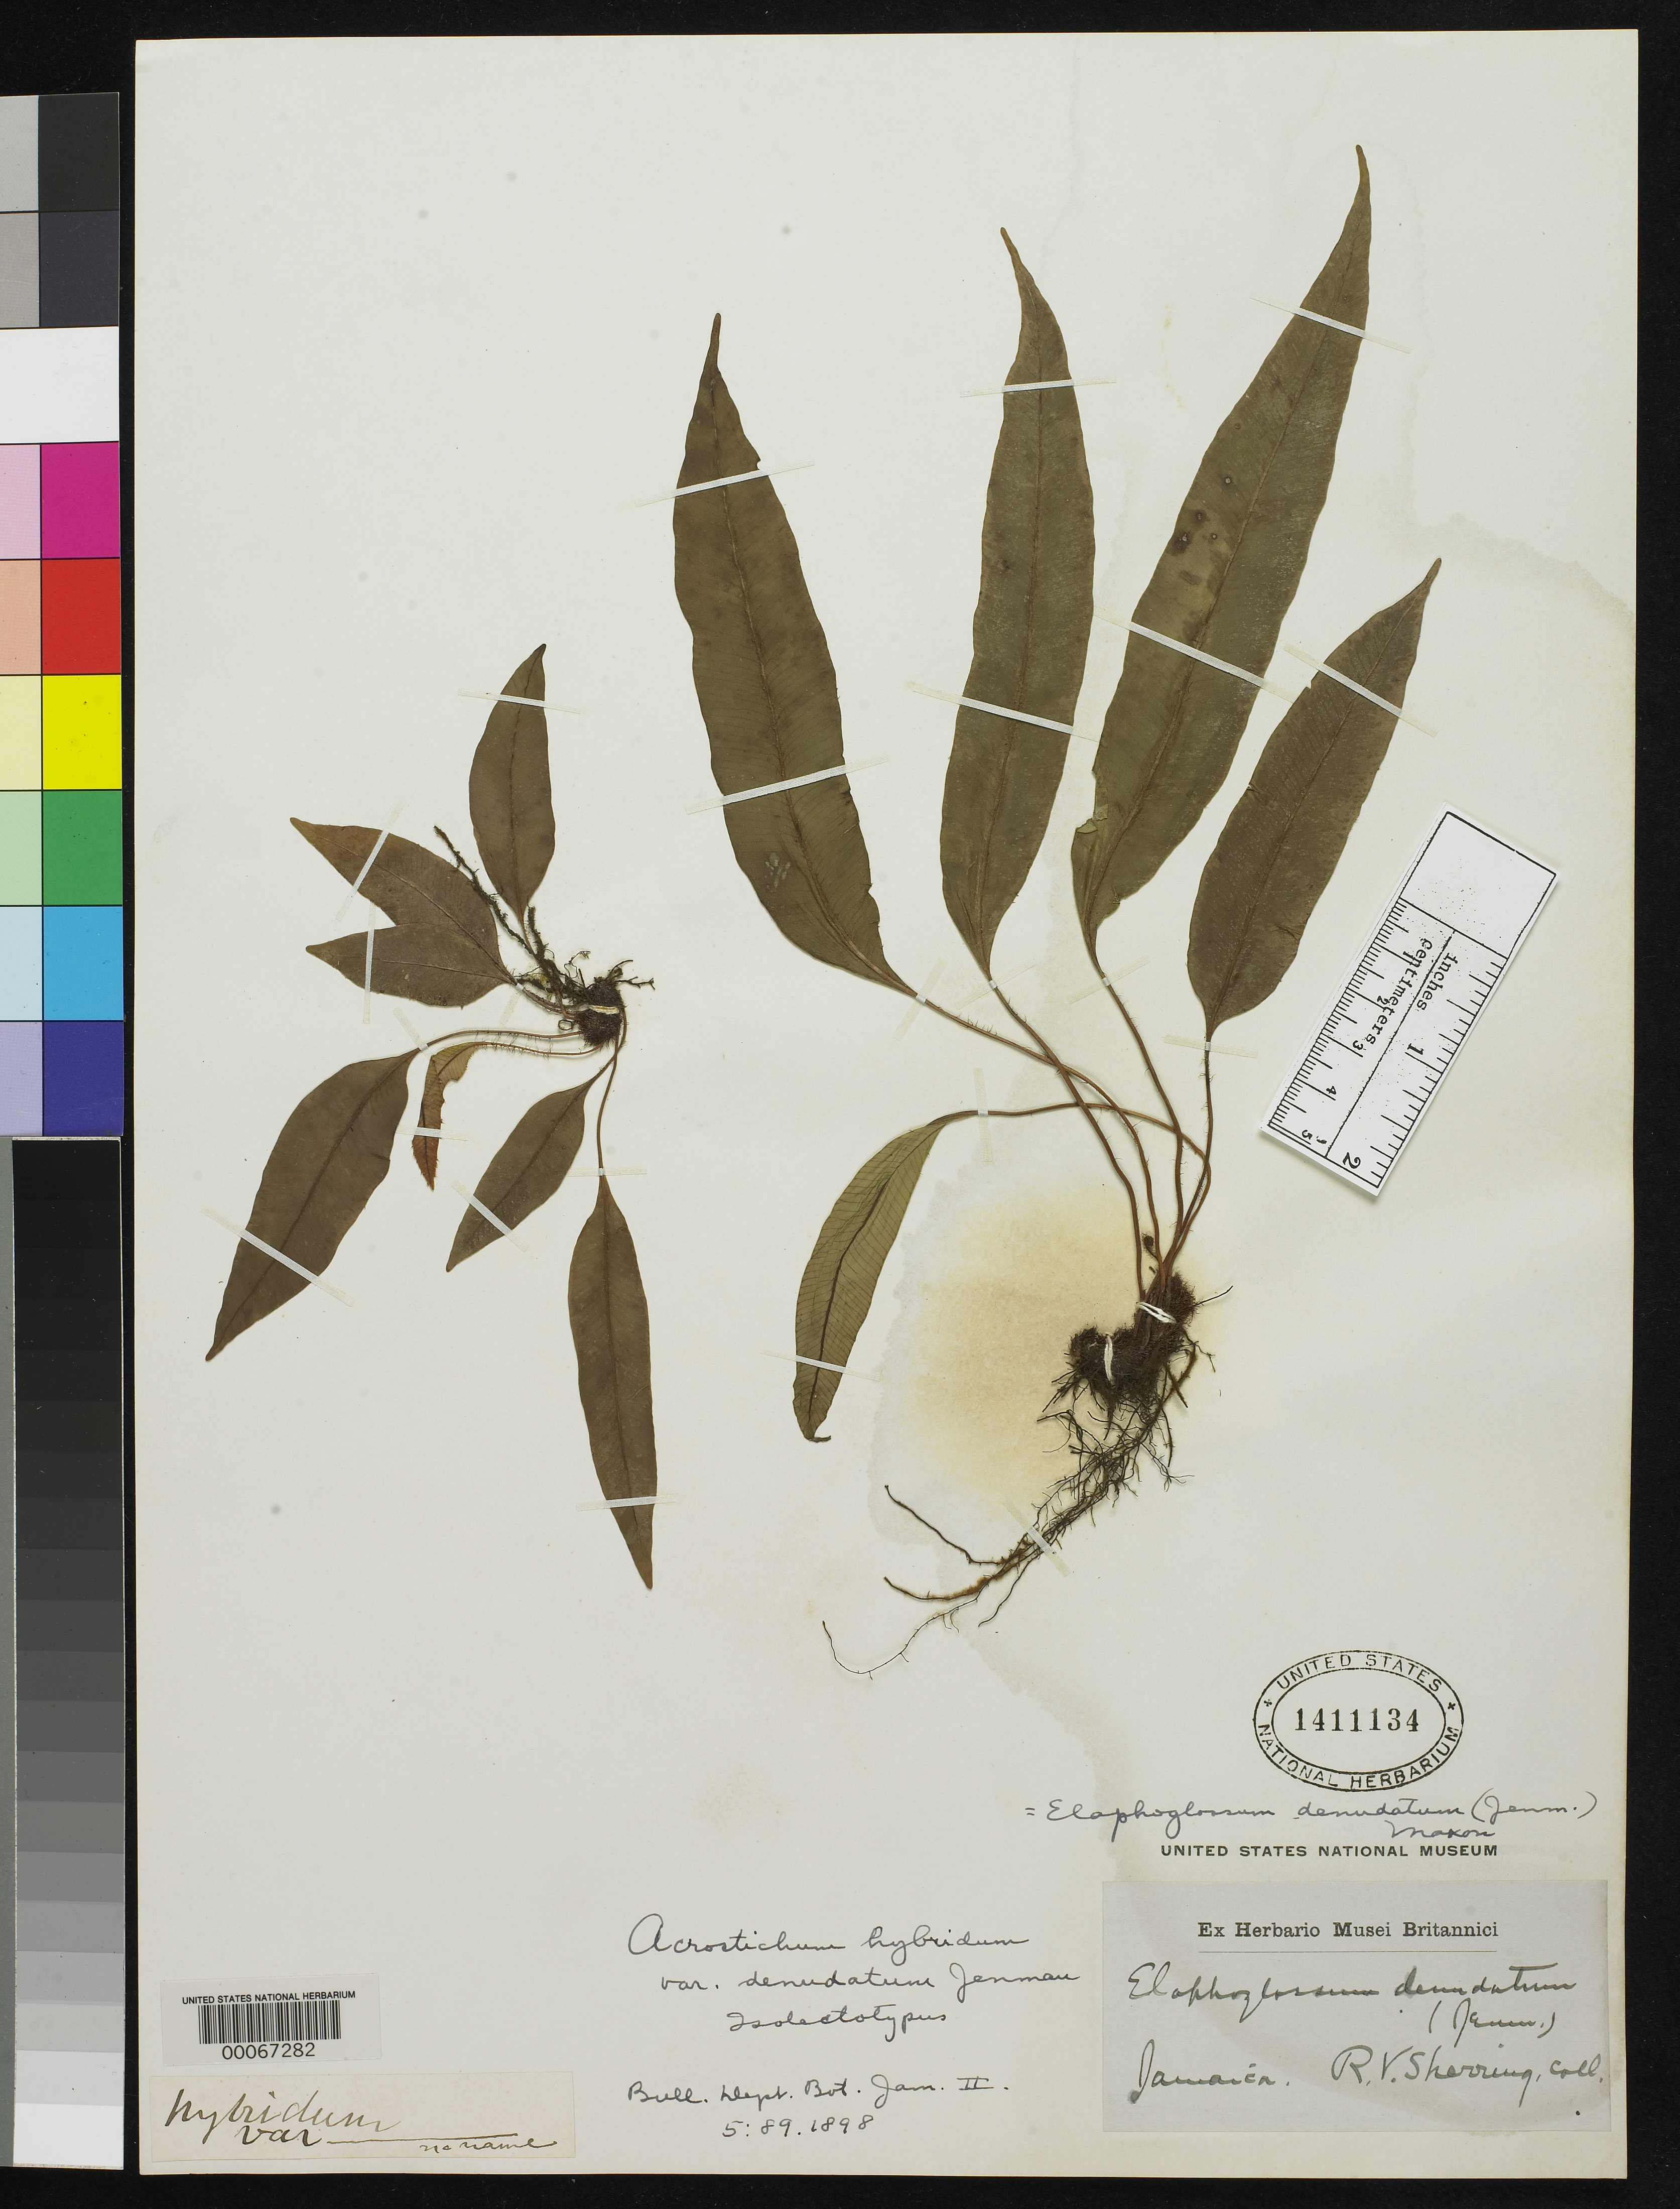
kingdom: Plantae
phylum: Tracheophyta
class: Polypodiopsida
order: Polypodiales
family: Pteridaceae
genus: Acrostichum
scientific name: Acrostichum hybridum var. denudatum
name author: Jenman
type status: Isolectotype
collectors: R. Sherring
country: Jamaica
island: Greater Antilles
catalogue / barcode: US 1411134